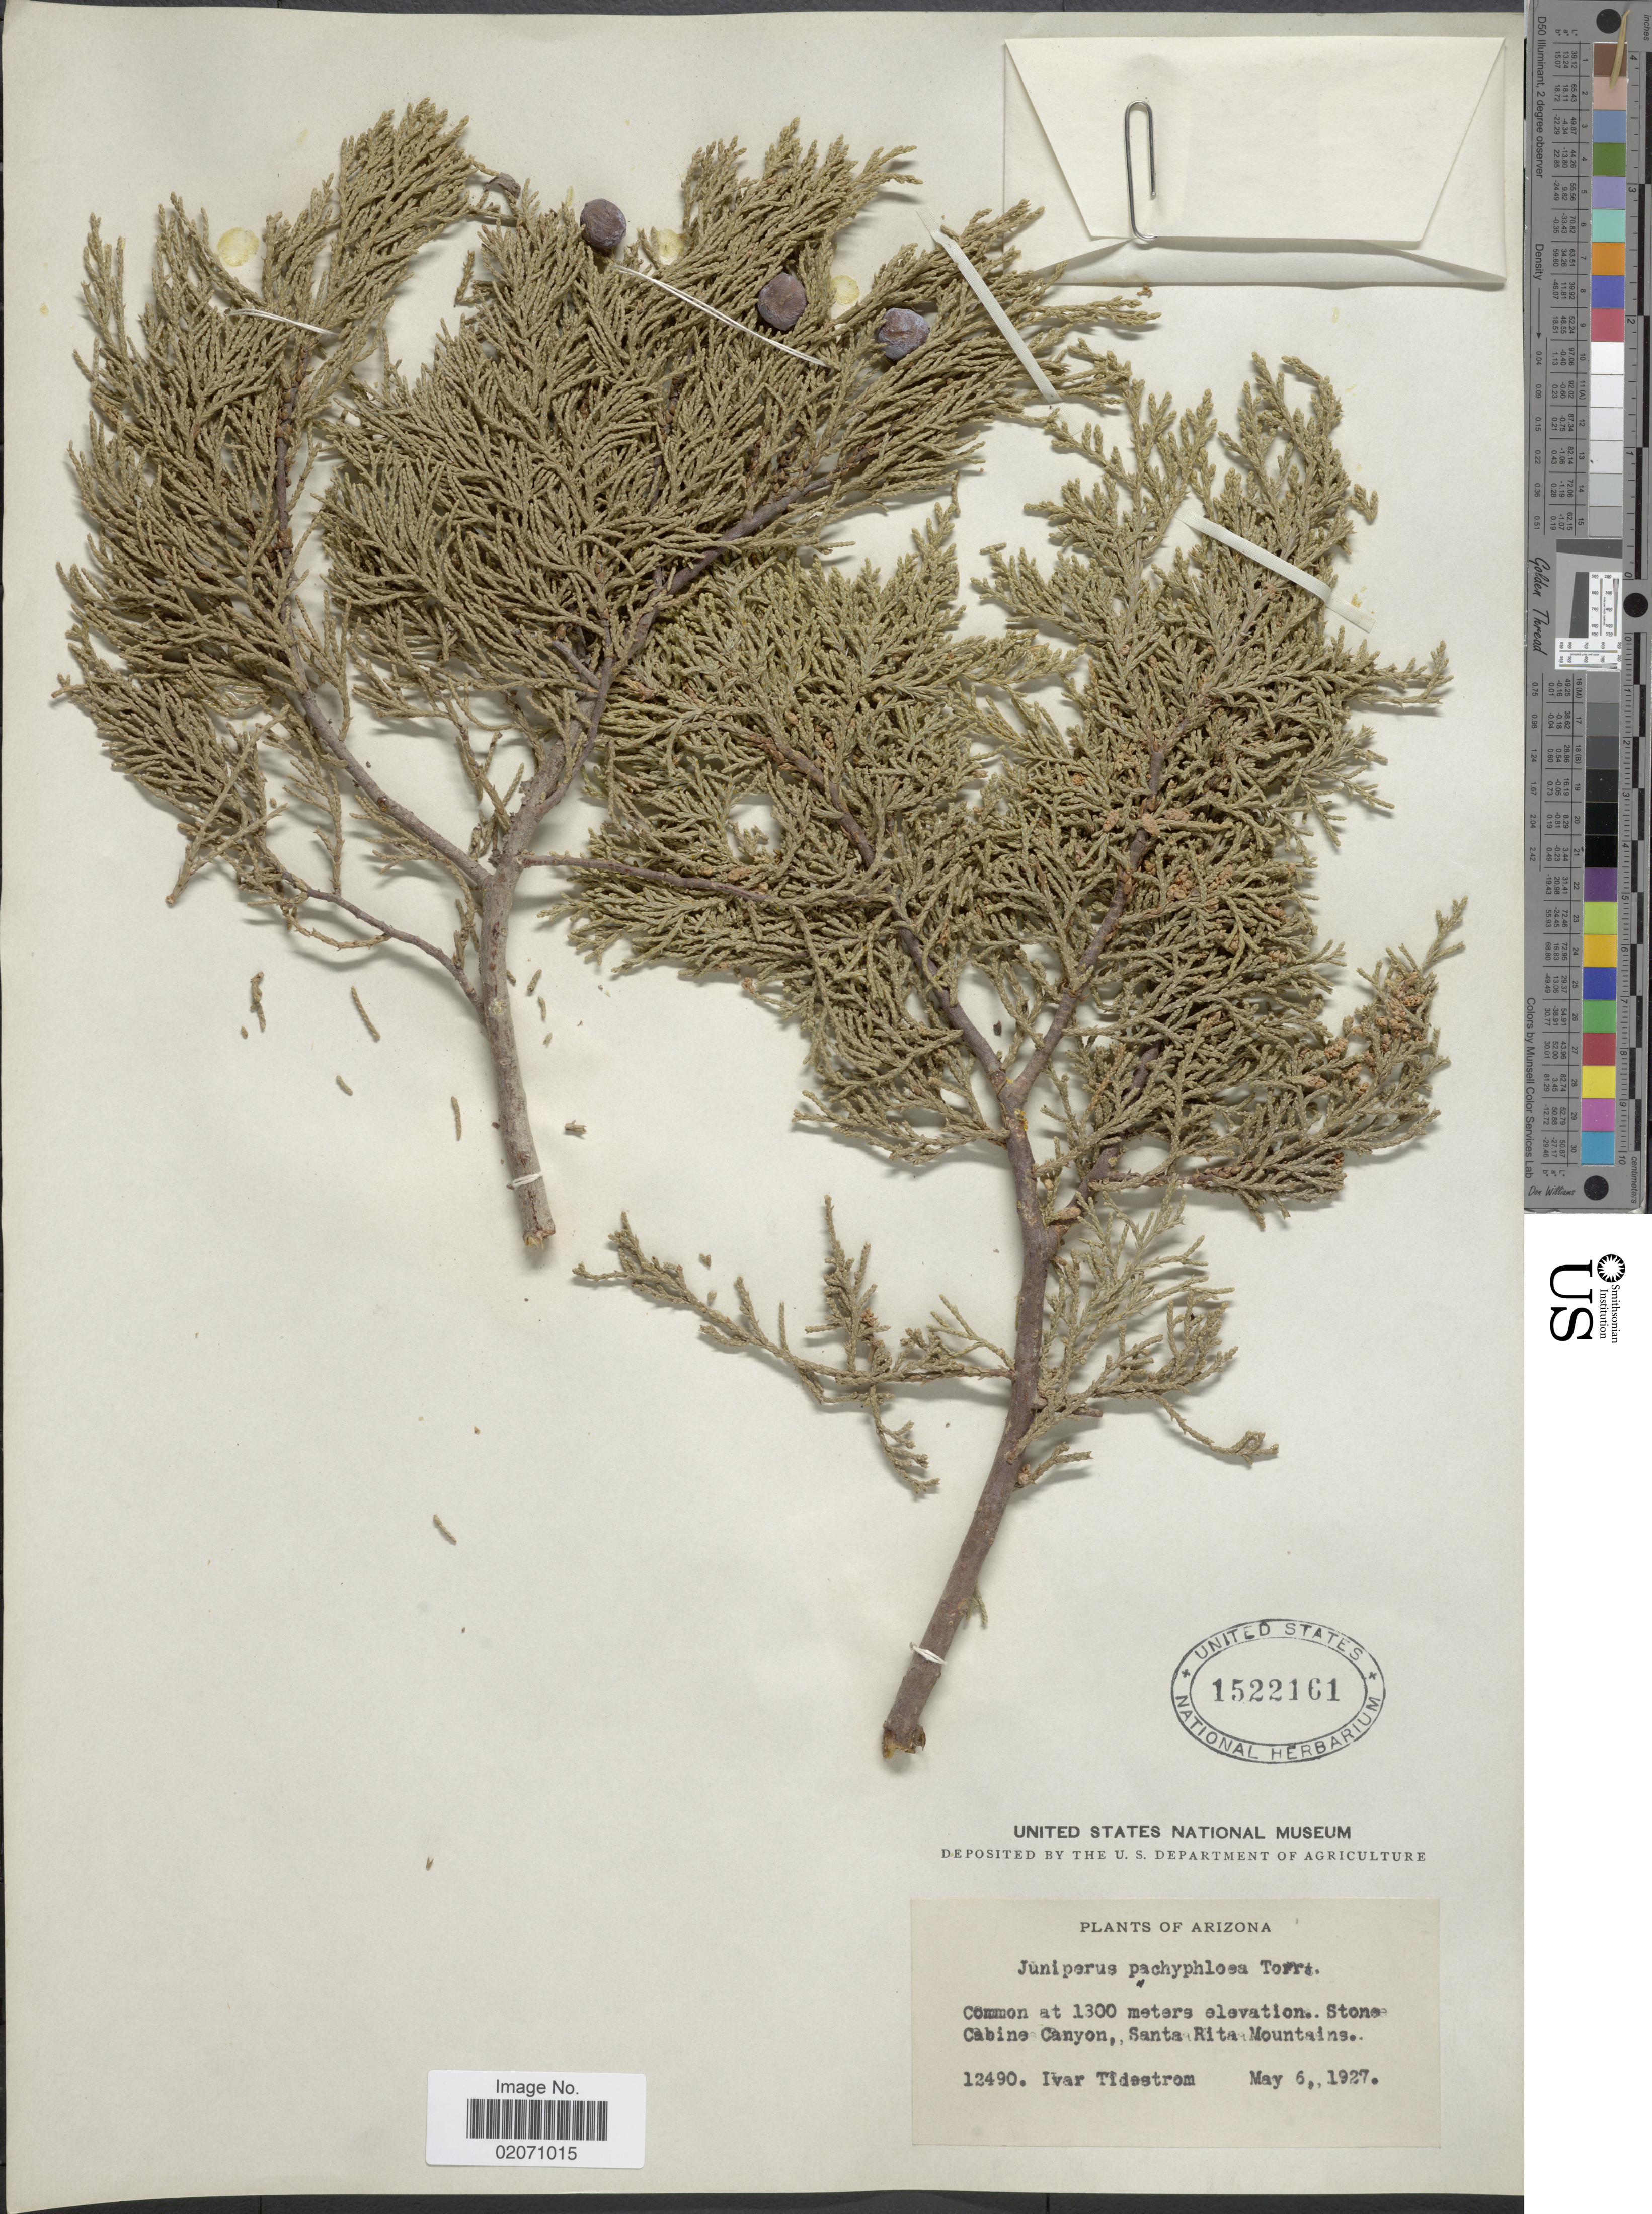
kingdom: Plantae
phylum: Tracheophyta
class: Pinopsida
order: Pinales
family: Cupressaceae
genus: Juniperus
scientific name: Juniperus deppeana var. pachyphlaea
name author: (Torr.) Martínez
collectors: I. F. Tidestrom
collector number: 12490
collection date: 1927-05-06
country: United States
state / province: Arizona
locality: Stone Cabine Canyon, Santa Rita Mountains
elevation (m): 1300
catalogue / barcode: US 1522161